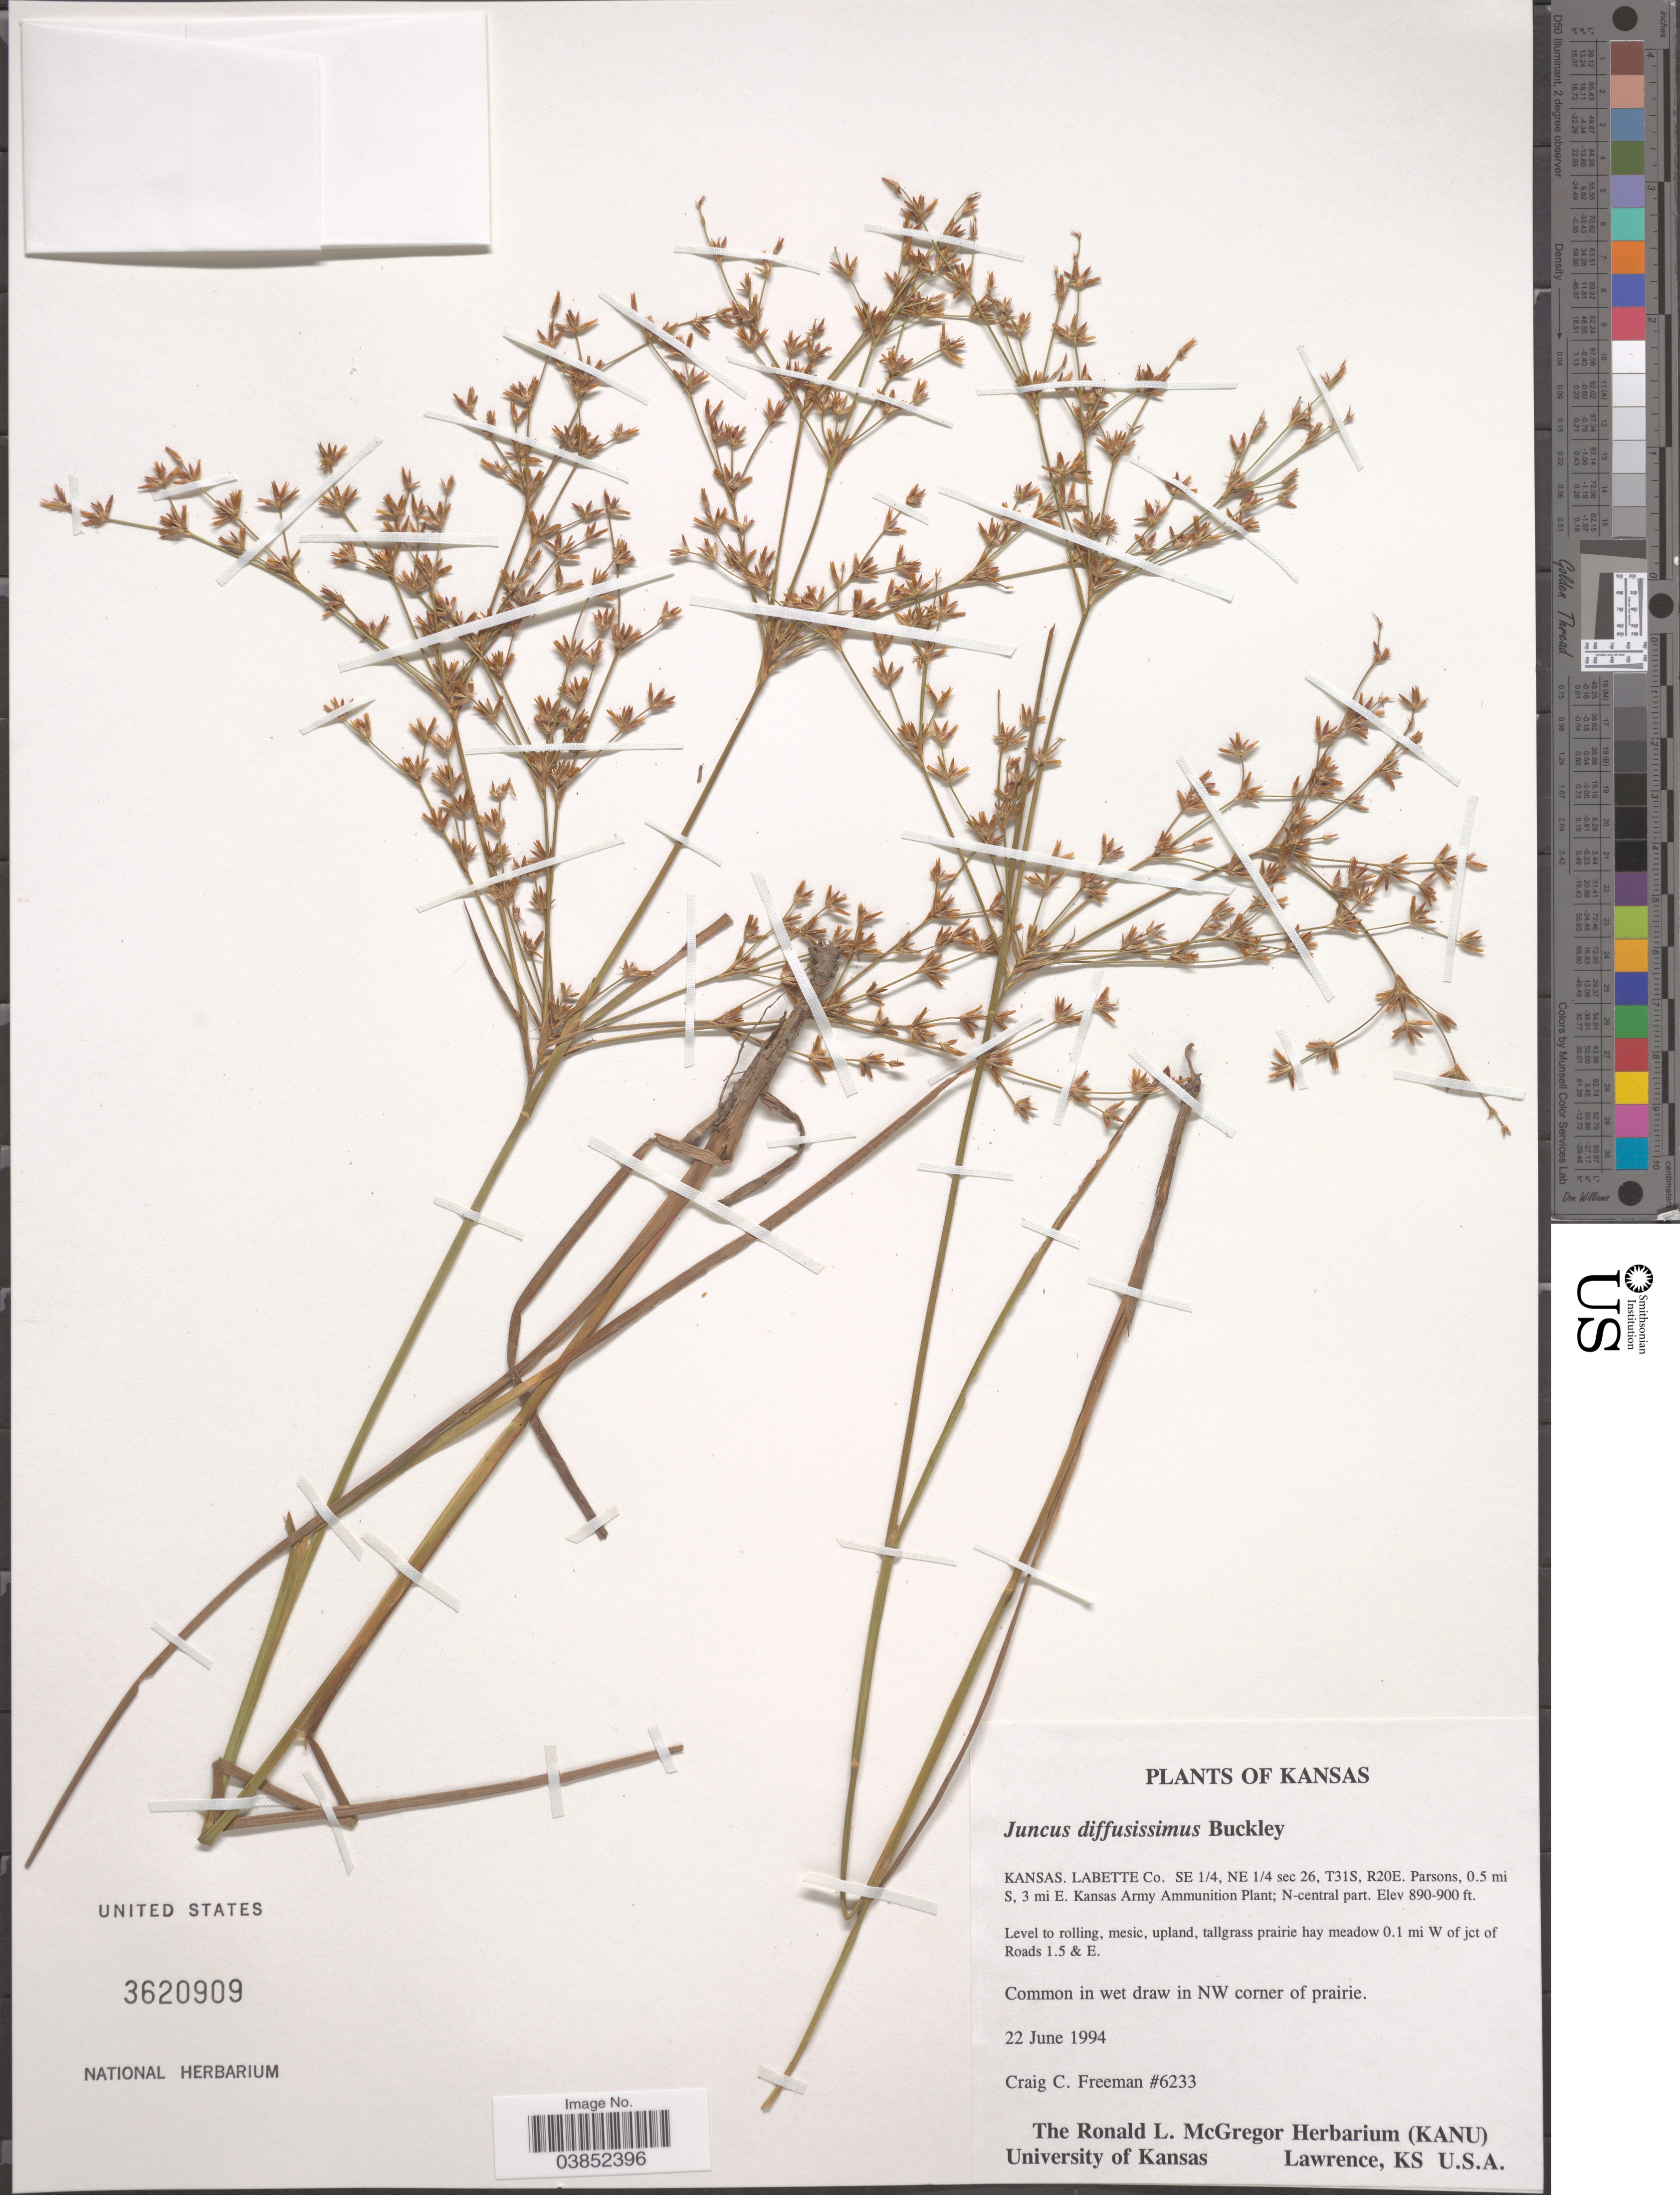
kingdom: Plantae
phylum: Tracheophyta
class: Liliopsida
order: Poales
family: Juncaceae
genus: Juncus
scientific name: Juncus diffusissimus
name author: Buckley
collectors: C. C. Freeman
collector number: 6233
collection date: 1994-06-22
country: United States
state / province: Kansas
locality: Labette Co. SE ¼, NE ¼ sec 26, T31S, R20E. Parsons, 0.5 mi S, 3 mi E. Kansas Army Ammunition Plant; N-central part. Level to rolling, mesic, upland, tallgrass prairie hay meadow 0.1 mi W of jct of Roads 1.5 & E. In wet draw in NW corner of prairie.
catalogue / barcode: US 3620909